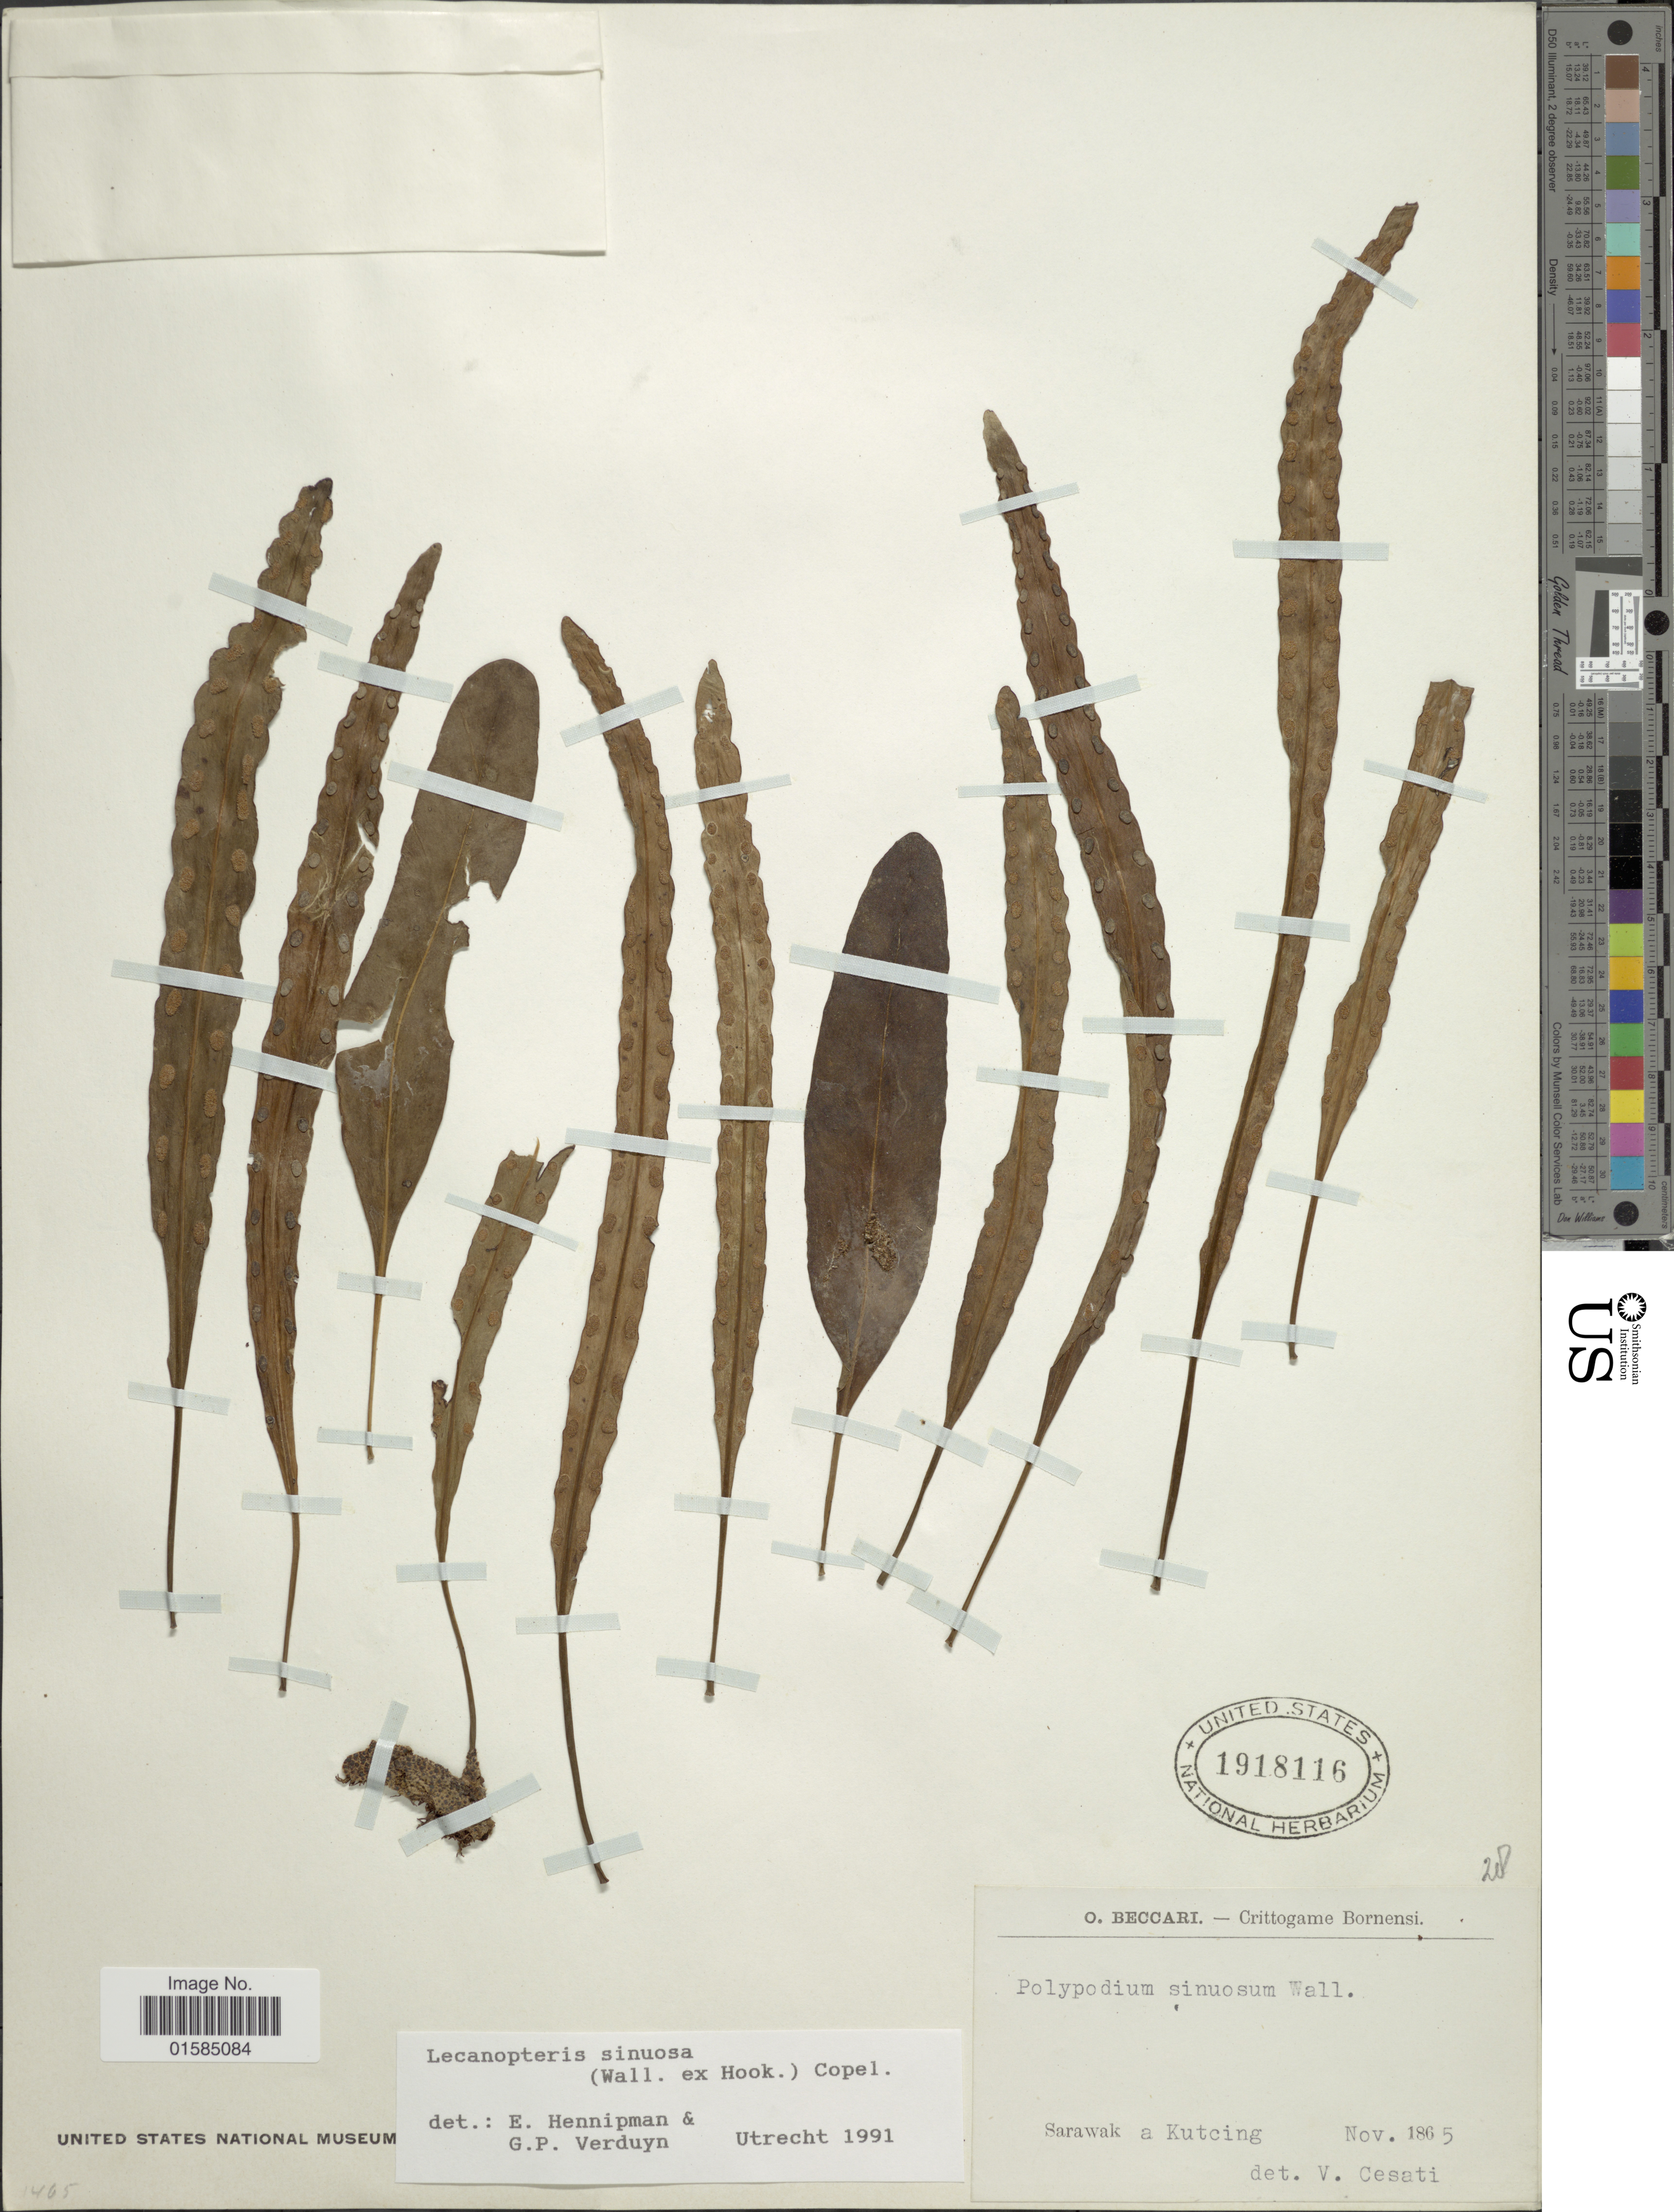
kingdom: Plantae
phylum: Tracheophyta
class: Polypodiopsida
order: Polypodiales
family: Polypodiaceae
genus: Lecanopteris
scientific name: Lecanopteris sinuosa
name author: (Wall. ex Hook.) Copel.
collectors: O. Beccari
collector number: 28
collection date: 1865-11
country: Malaysia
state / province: Sarawak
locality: Sarawak a Kutcing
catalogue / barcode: US 1918116